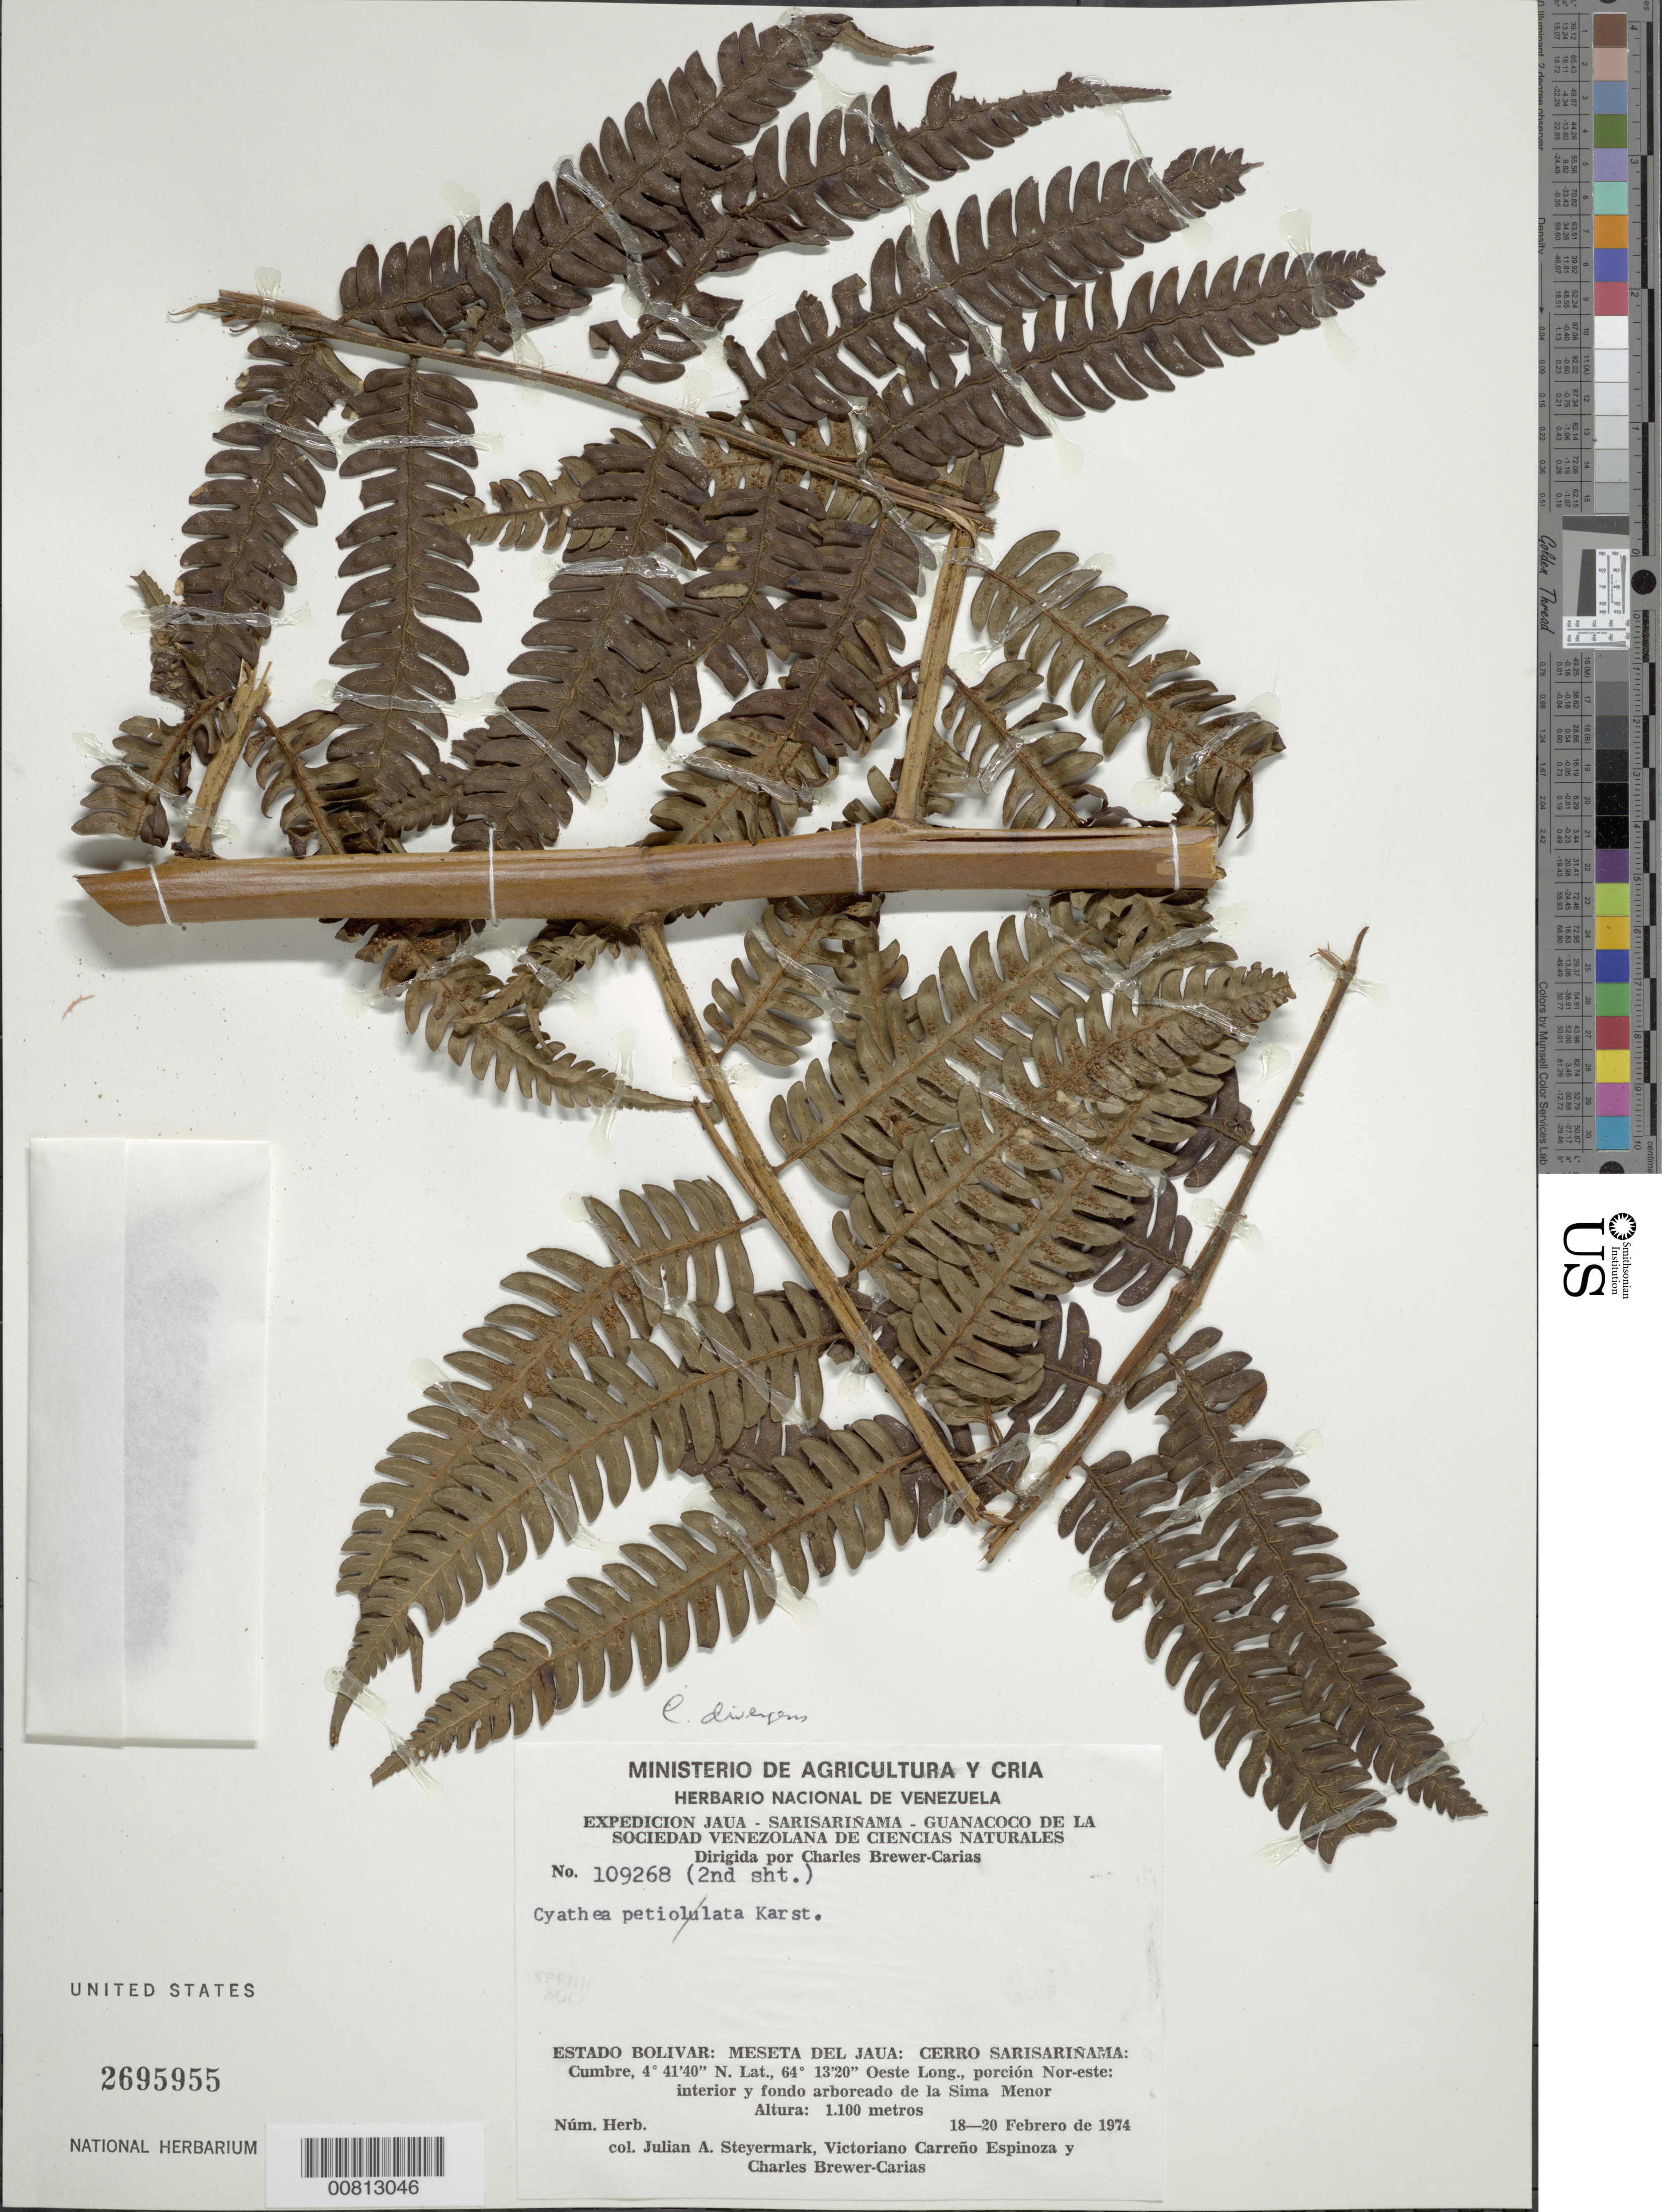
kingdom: Plantae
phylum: Tracheophyta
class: Polypodiopsida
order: Cyatheales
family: Cyatheaceae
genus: Cyathea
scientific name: Cyathea divergens var. divergens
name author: Kunze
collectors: J. Steyermark, V. Carreño E. & C. Brewer-Carias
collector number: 109268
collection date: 1974-02-18/1974-02-20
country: Venezuela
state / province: Bolivar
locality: Jaua - Sarisariñama - Guanacoco de la sociedad Venezolana de ciencias naturales. Estado Bolivar: Meseta del Jaua: Cerro Sarisariñama: Cumbre, proción Nor-este: interior y fondo arboreado de la Sima Menor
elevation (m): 1100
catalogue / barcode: US 2695955